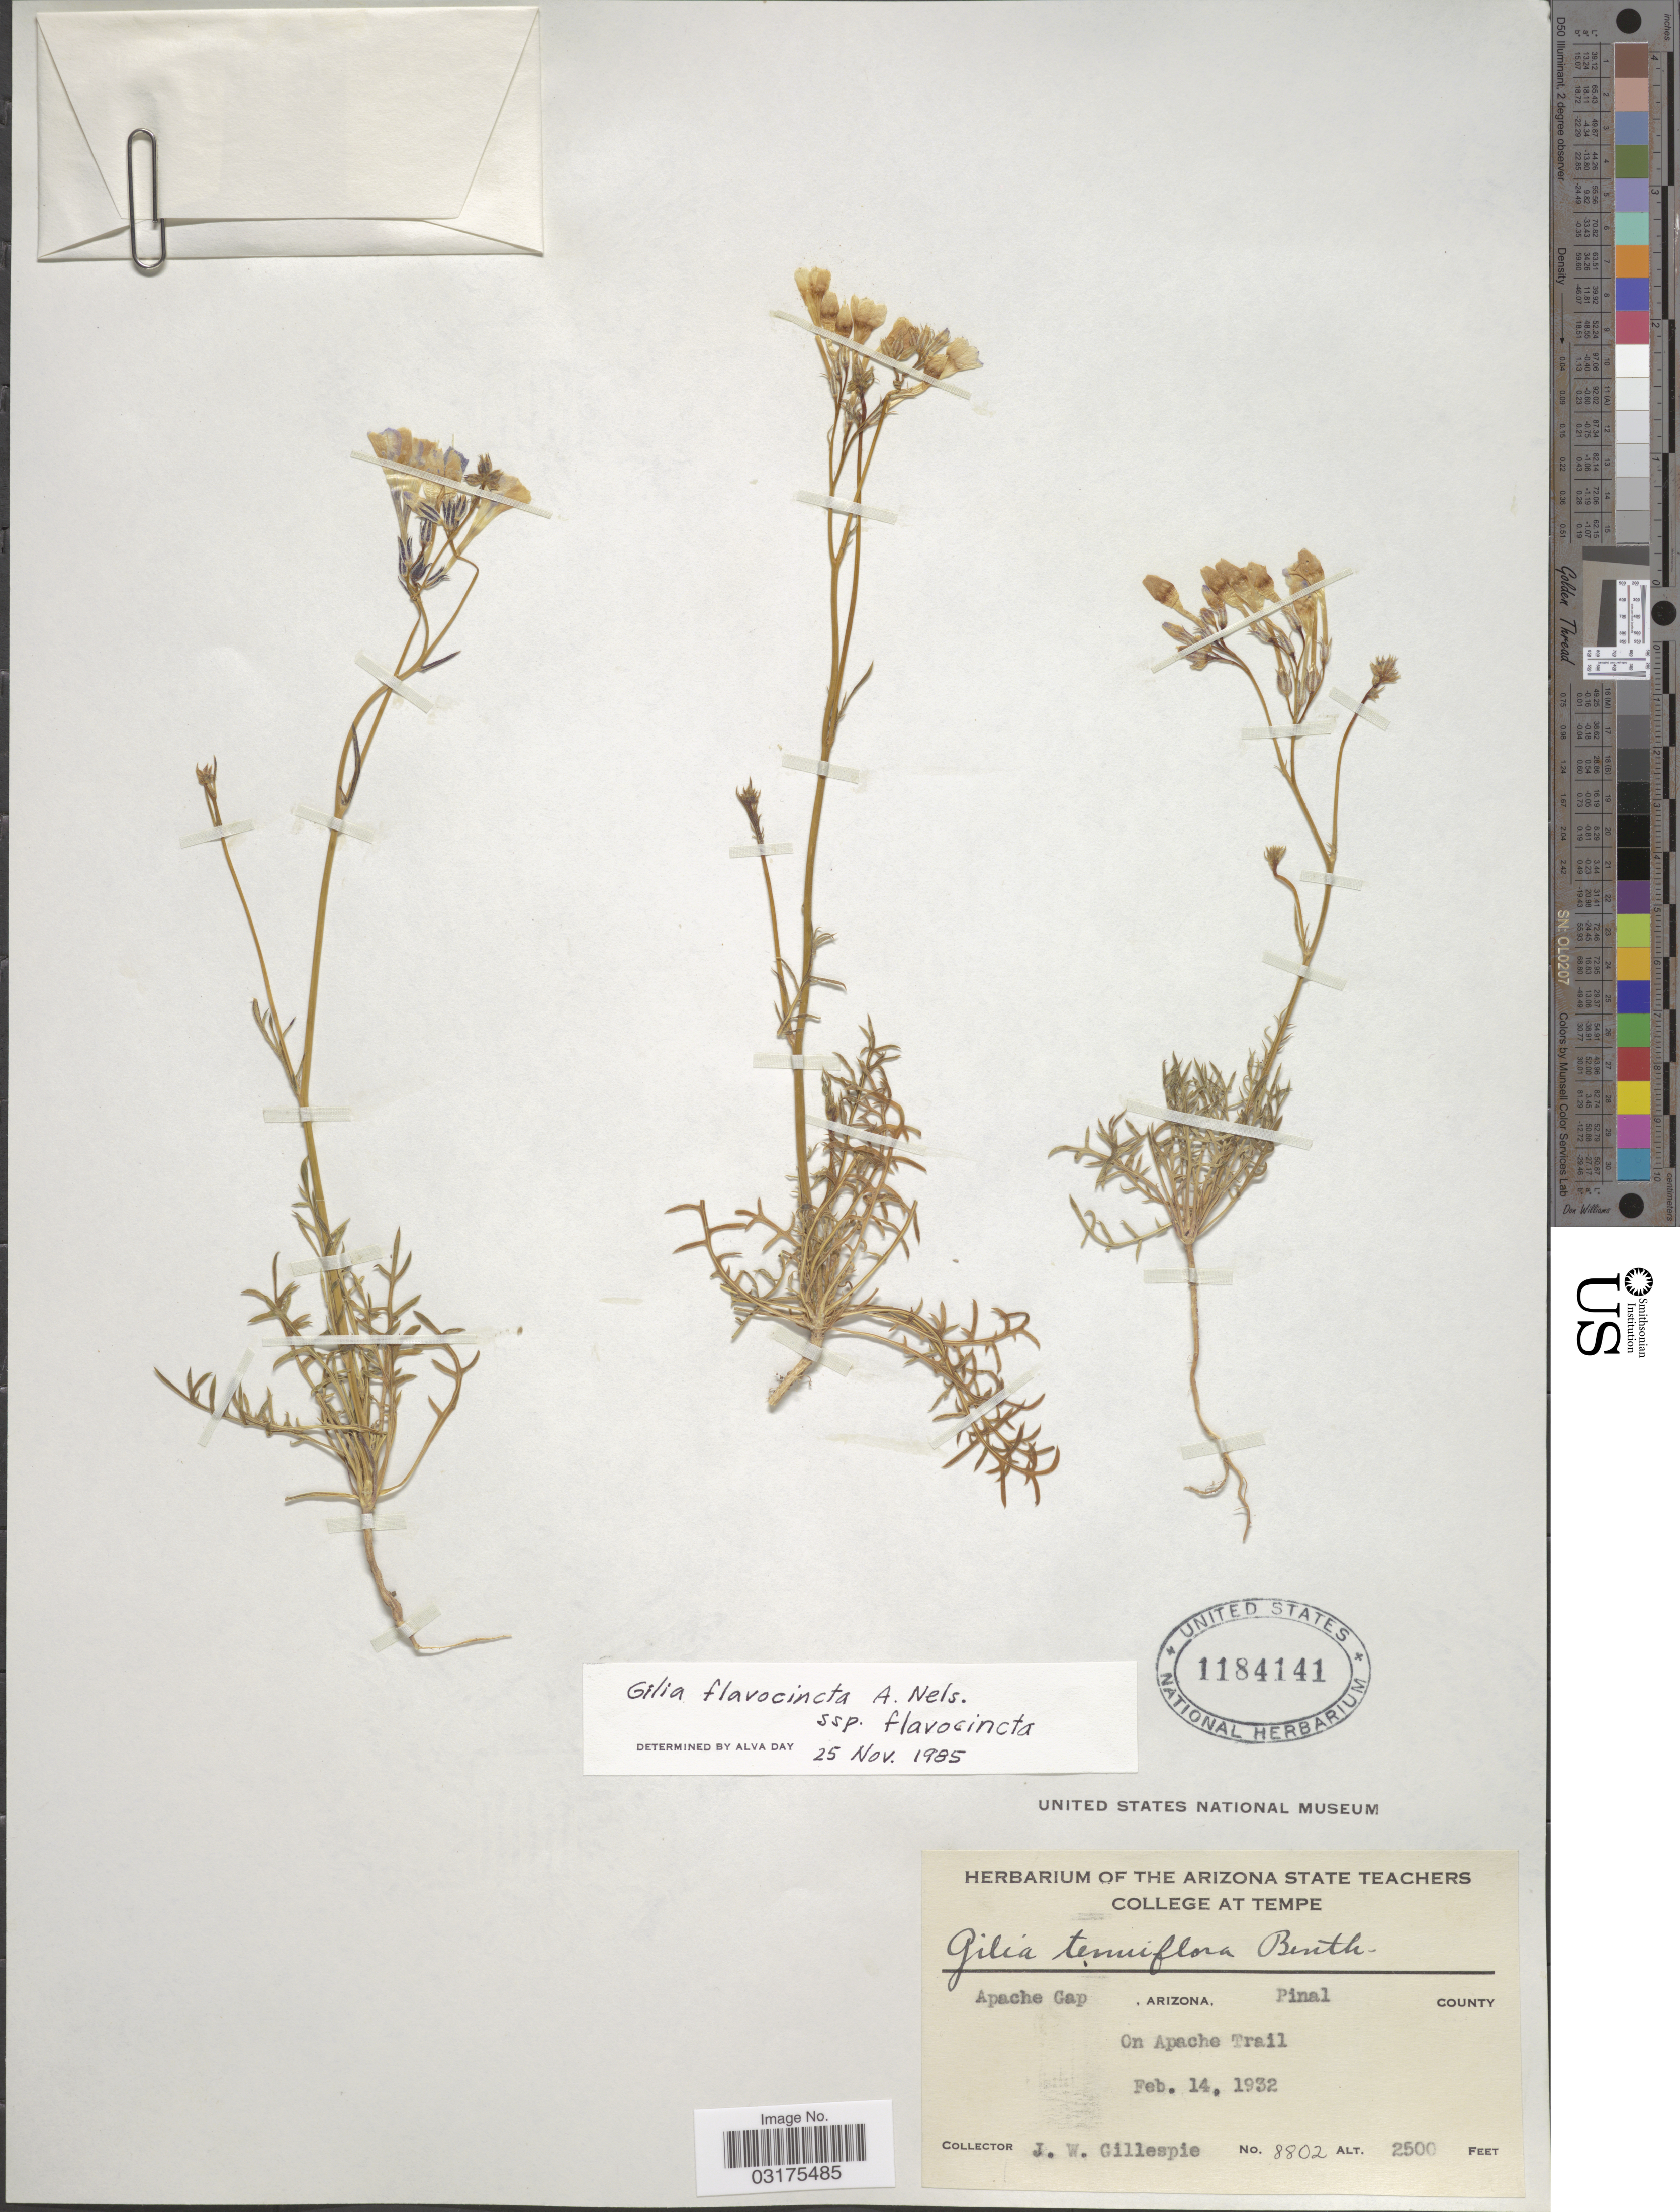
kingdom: Plantae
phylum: Tracheophyta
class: Magnoliopsida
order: Ericales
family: Polemoniaceae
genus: Gilia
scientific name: Gilia flavocincta subsp. flavocincta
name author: A. Nelson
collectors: J. W. Gillespie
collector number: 8802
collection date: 1932-02-14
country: United States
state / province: Arizona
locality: Apache Gap, Arizona, Pinal County, On Apache Trail.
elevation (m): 762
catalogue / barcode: US 1184141